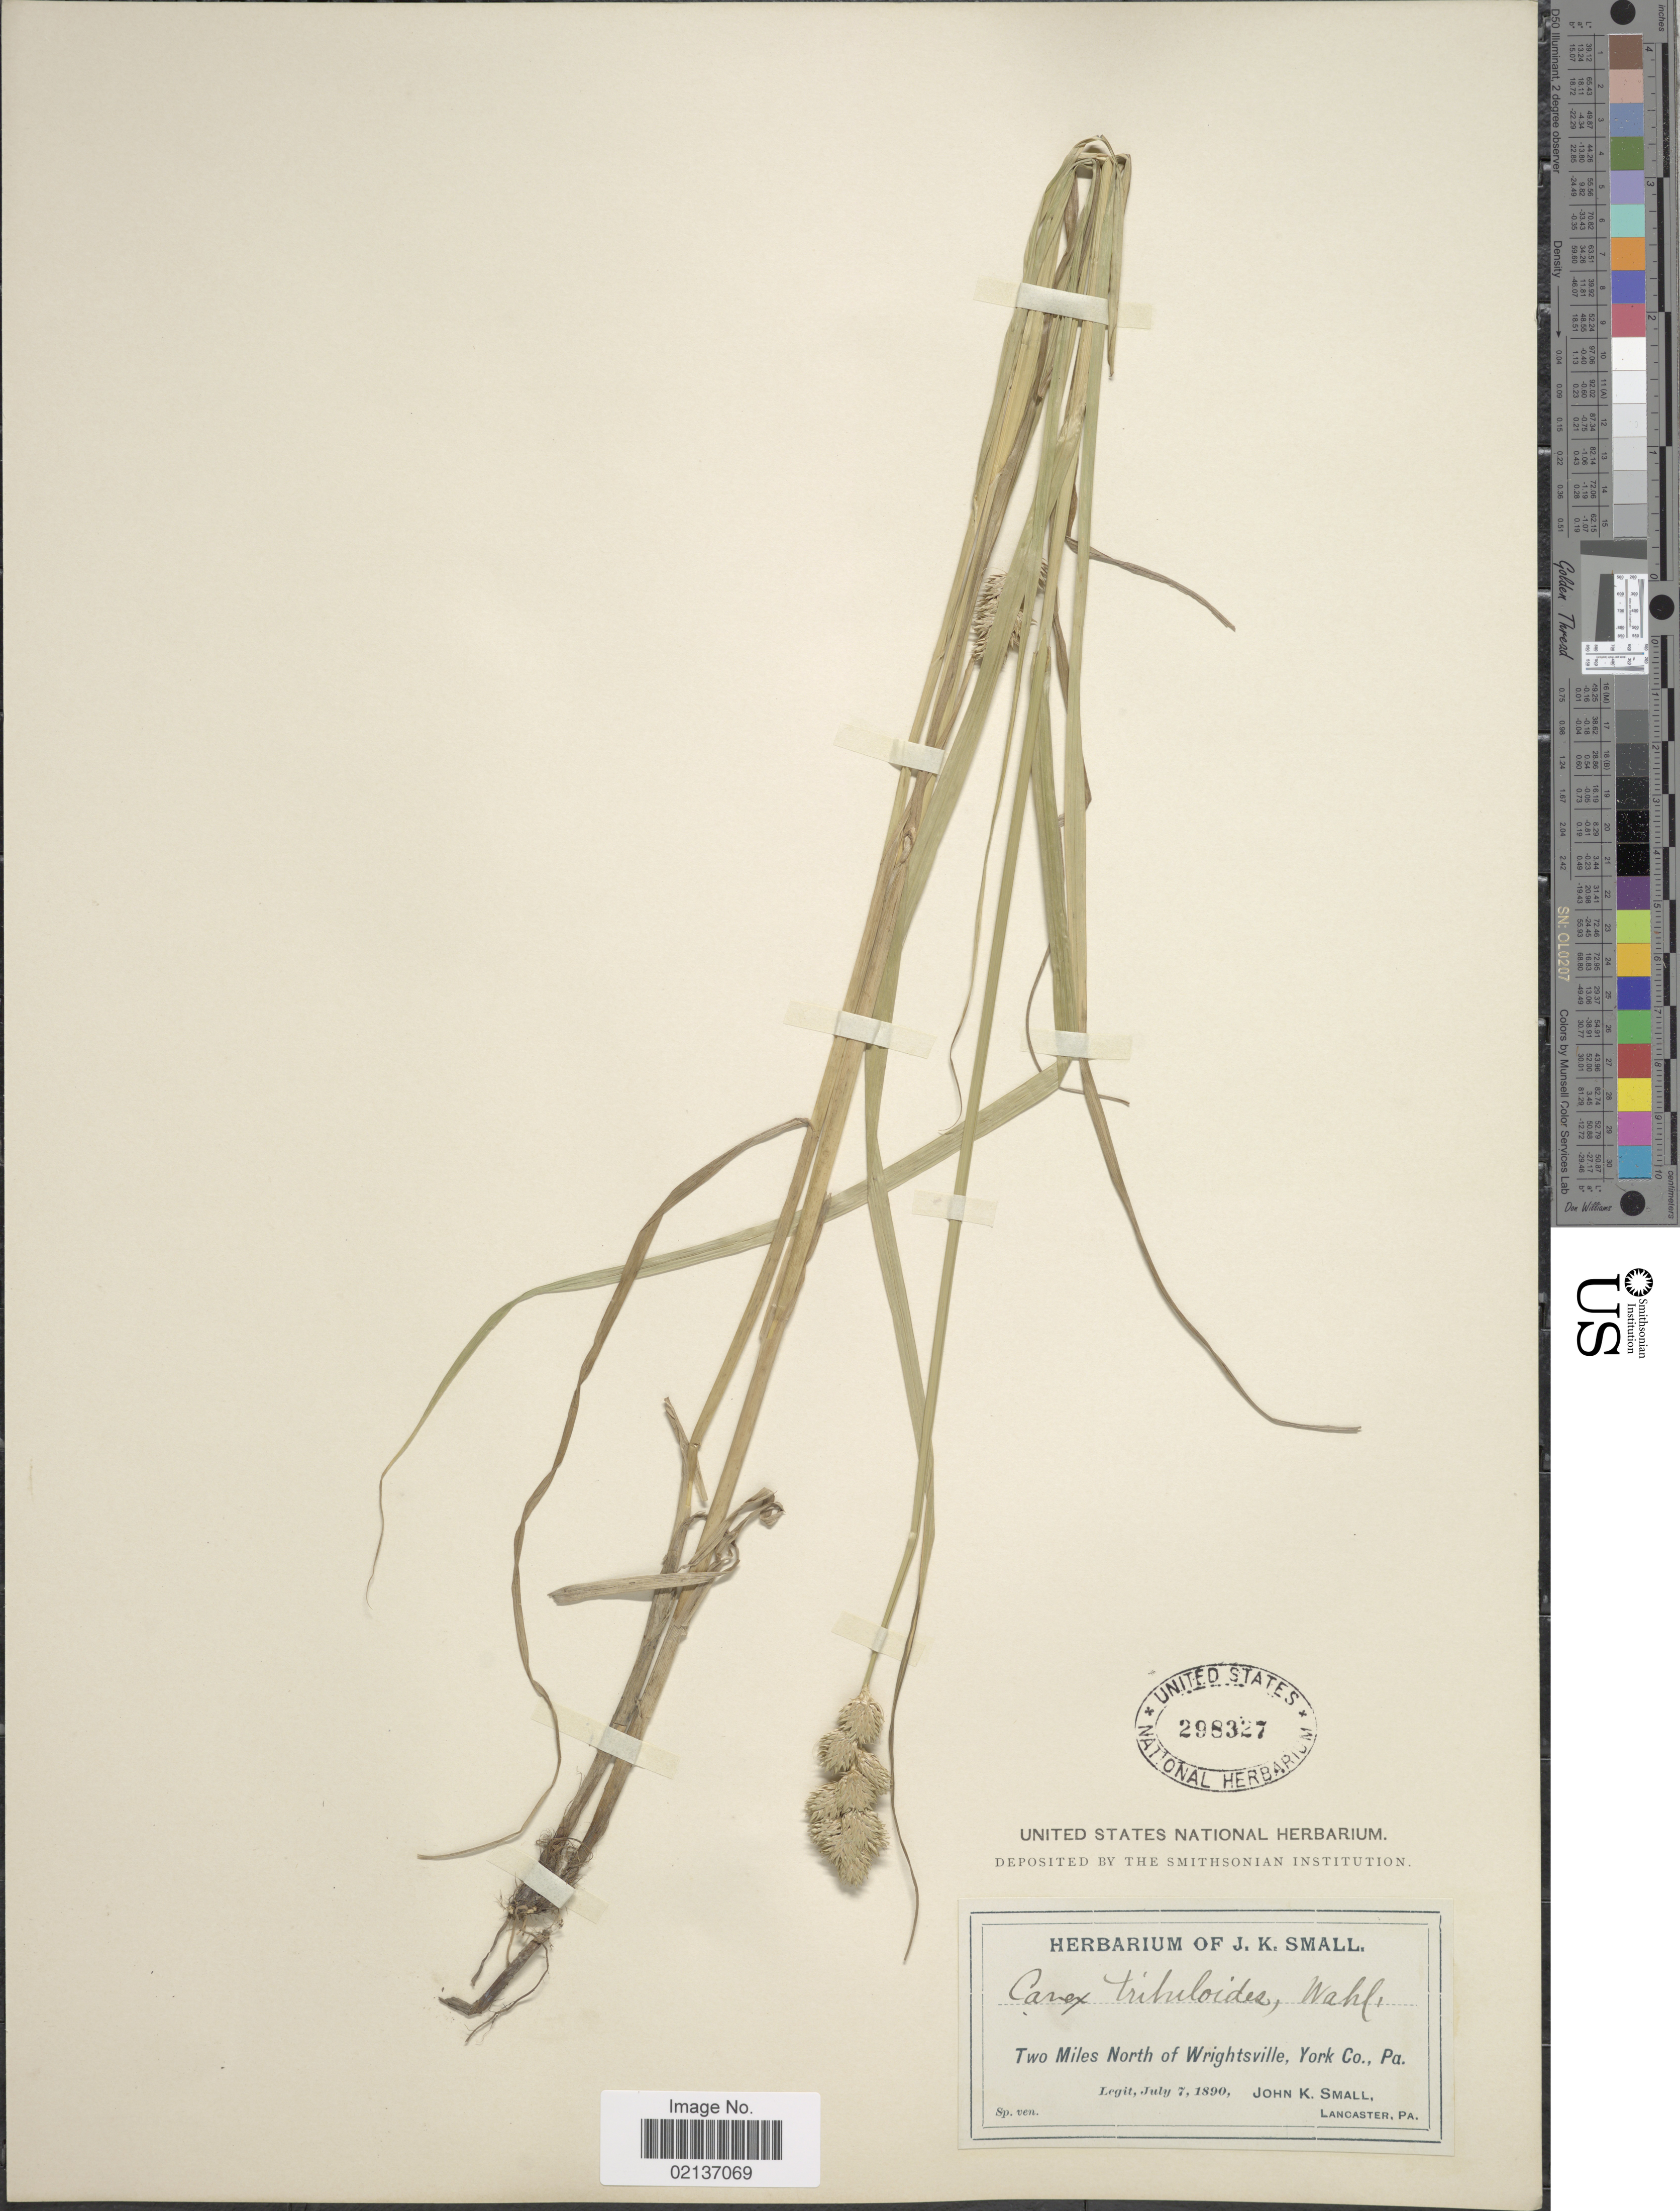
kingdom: Plantae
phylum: Tracheophyta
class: Liliopsida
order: Poales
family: Cyperaceae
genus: Carex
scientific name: Carex tribuloides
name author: Wahlenb.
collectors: J. K. Small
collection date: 1890-07-07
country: United States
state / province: Pennsylvania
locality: Two miles north of Wrightsville, York Co., Pa.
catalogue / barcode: US 298327